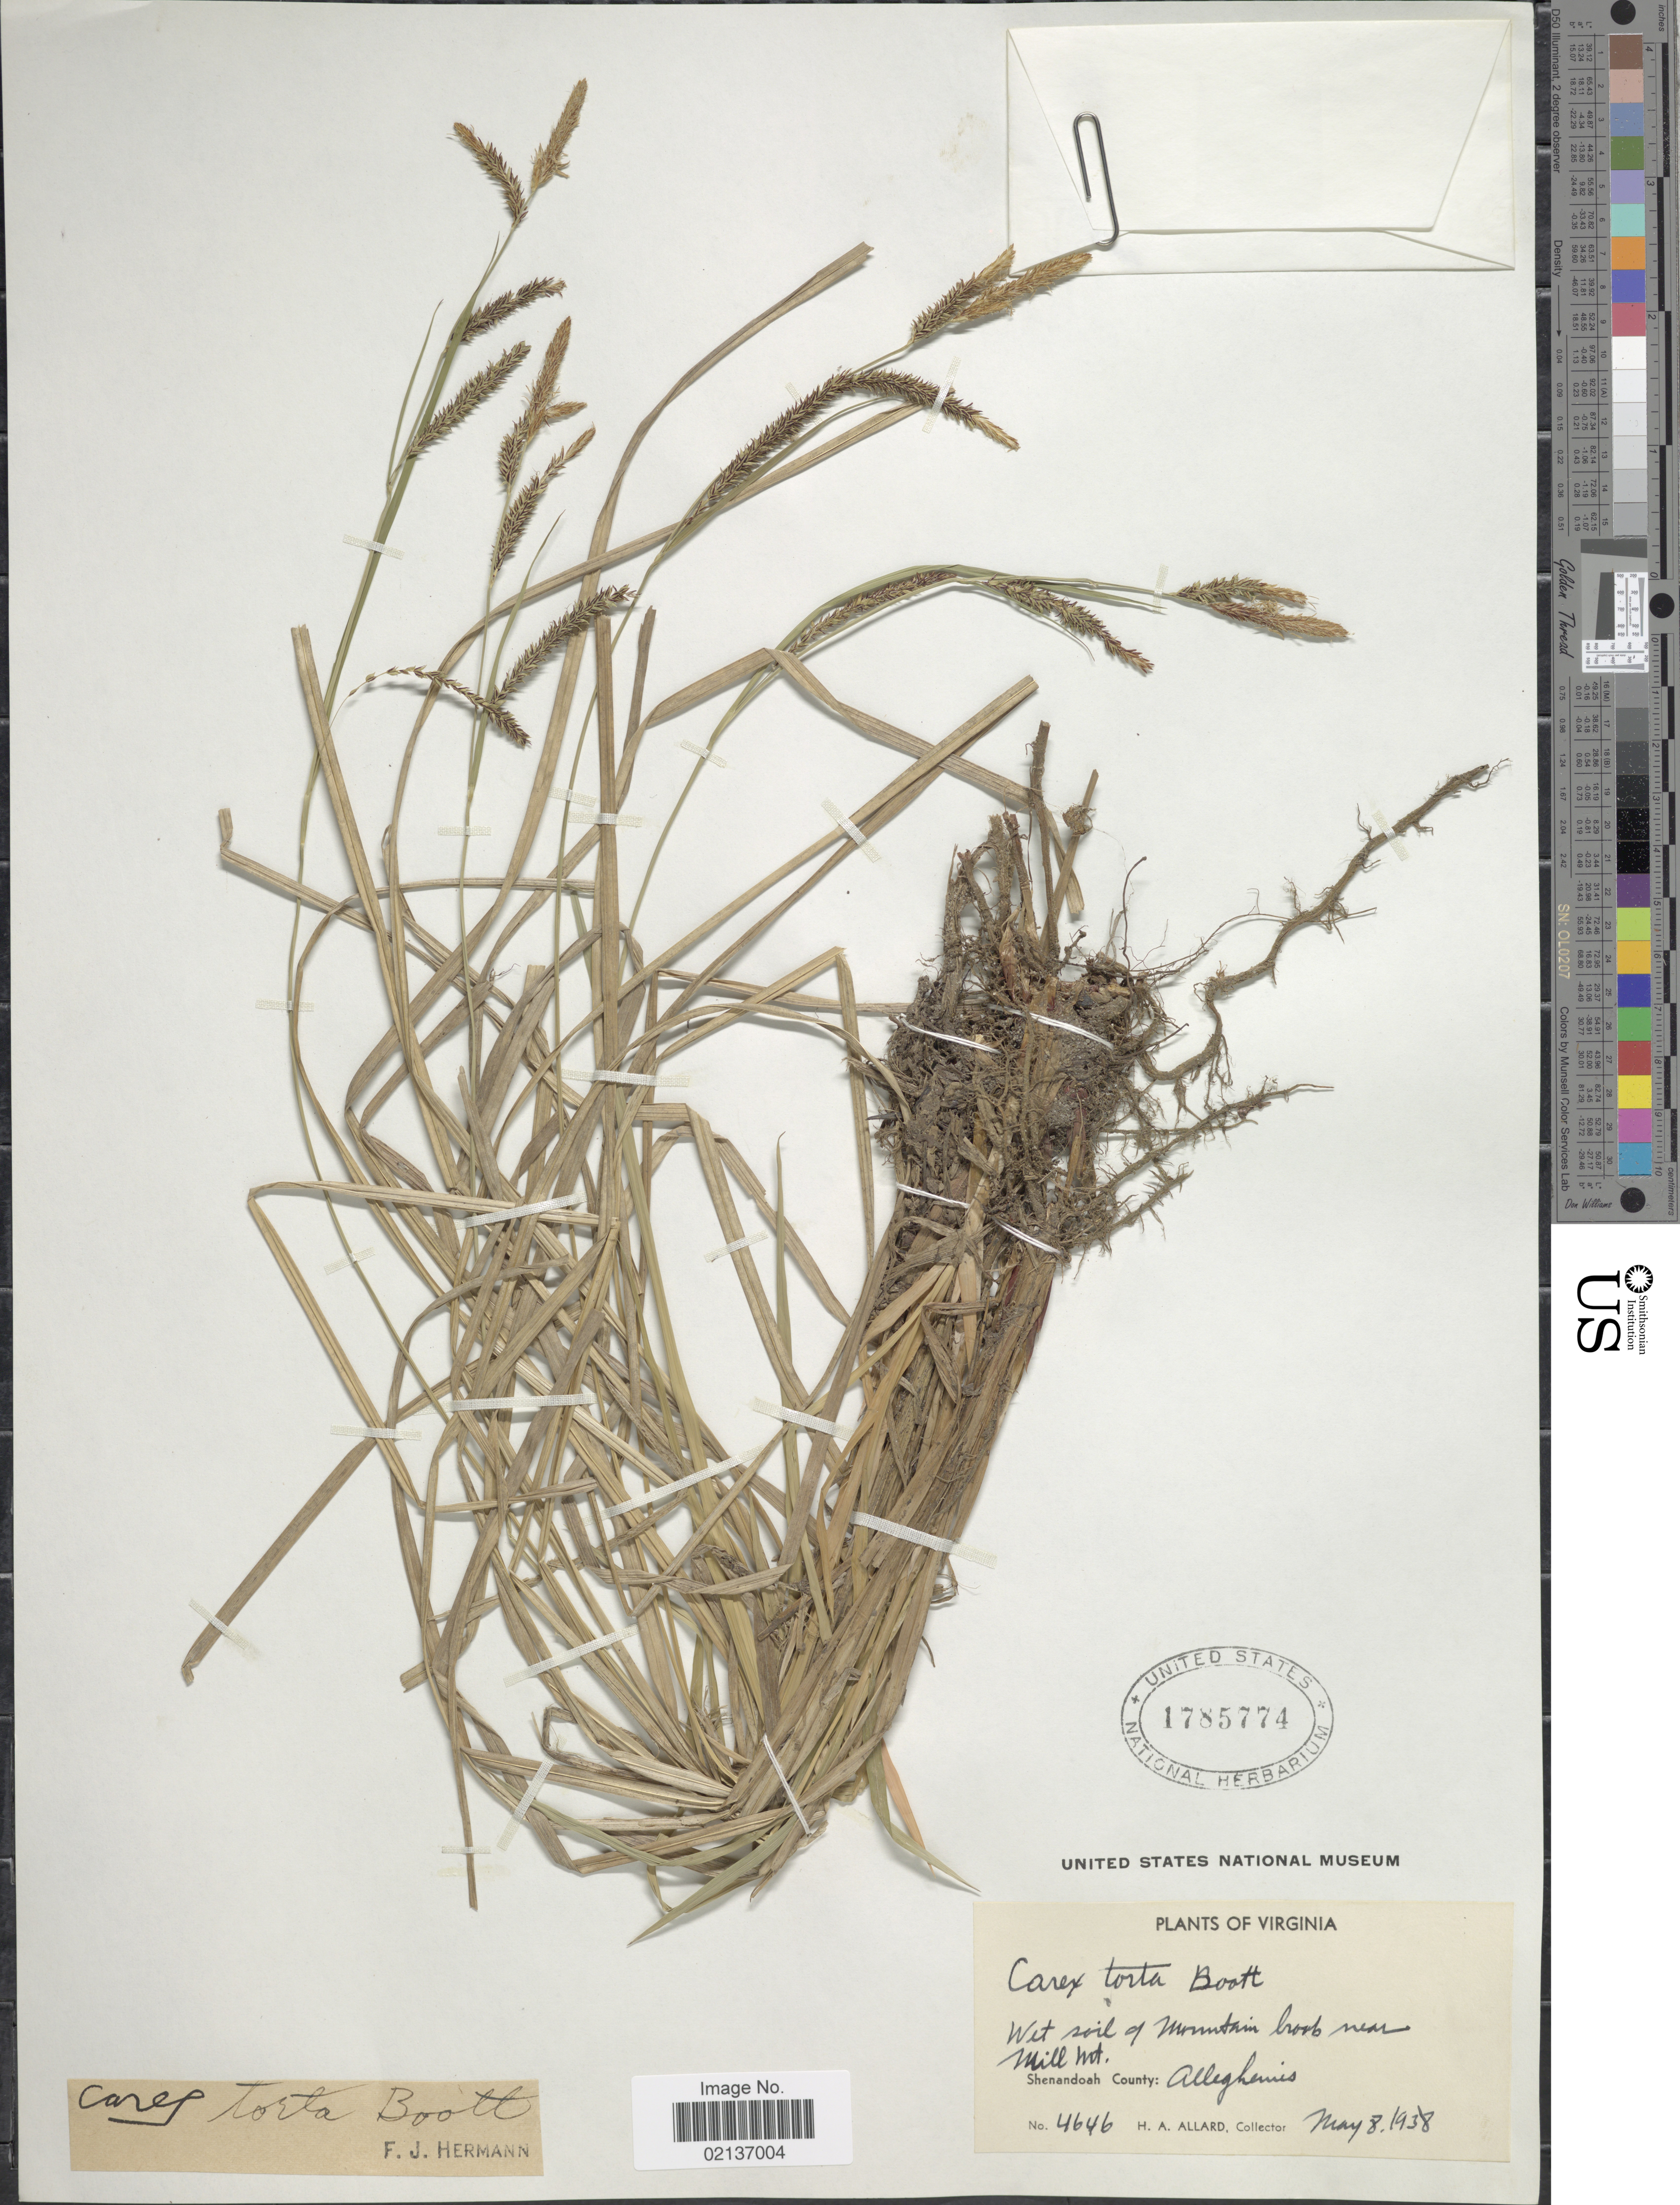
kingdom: Plantae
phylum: Tracheophyta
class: Liliopsida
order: Poales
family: Cyperaceae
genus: Carex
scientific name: Carex torta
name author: Boott ex Tuck.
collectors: H. A. Allard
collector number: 4646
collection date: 1938-05-08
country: United States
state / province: Virginia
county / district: Shenandoah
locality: Near Mill Mt, Shenandoah County, Alleghanies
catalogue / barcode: US 1785774